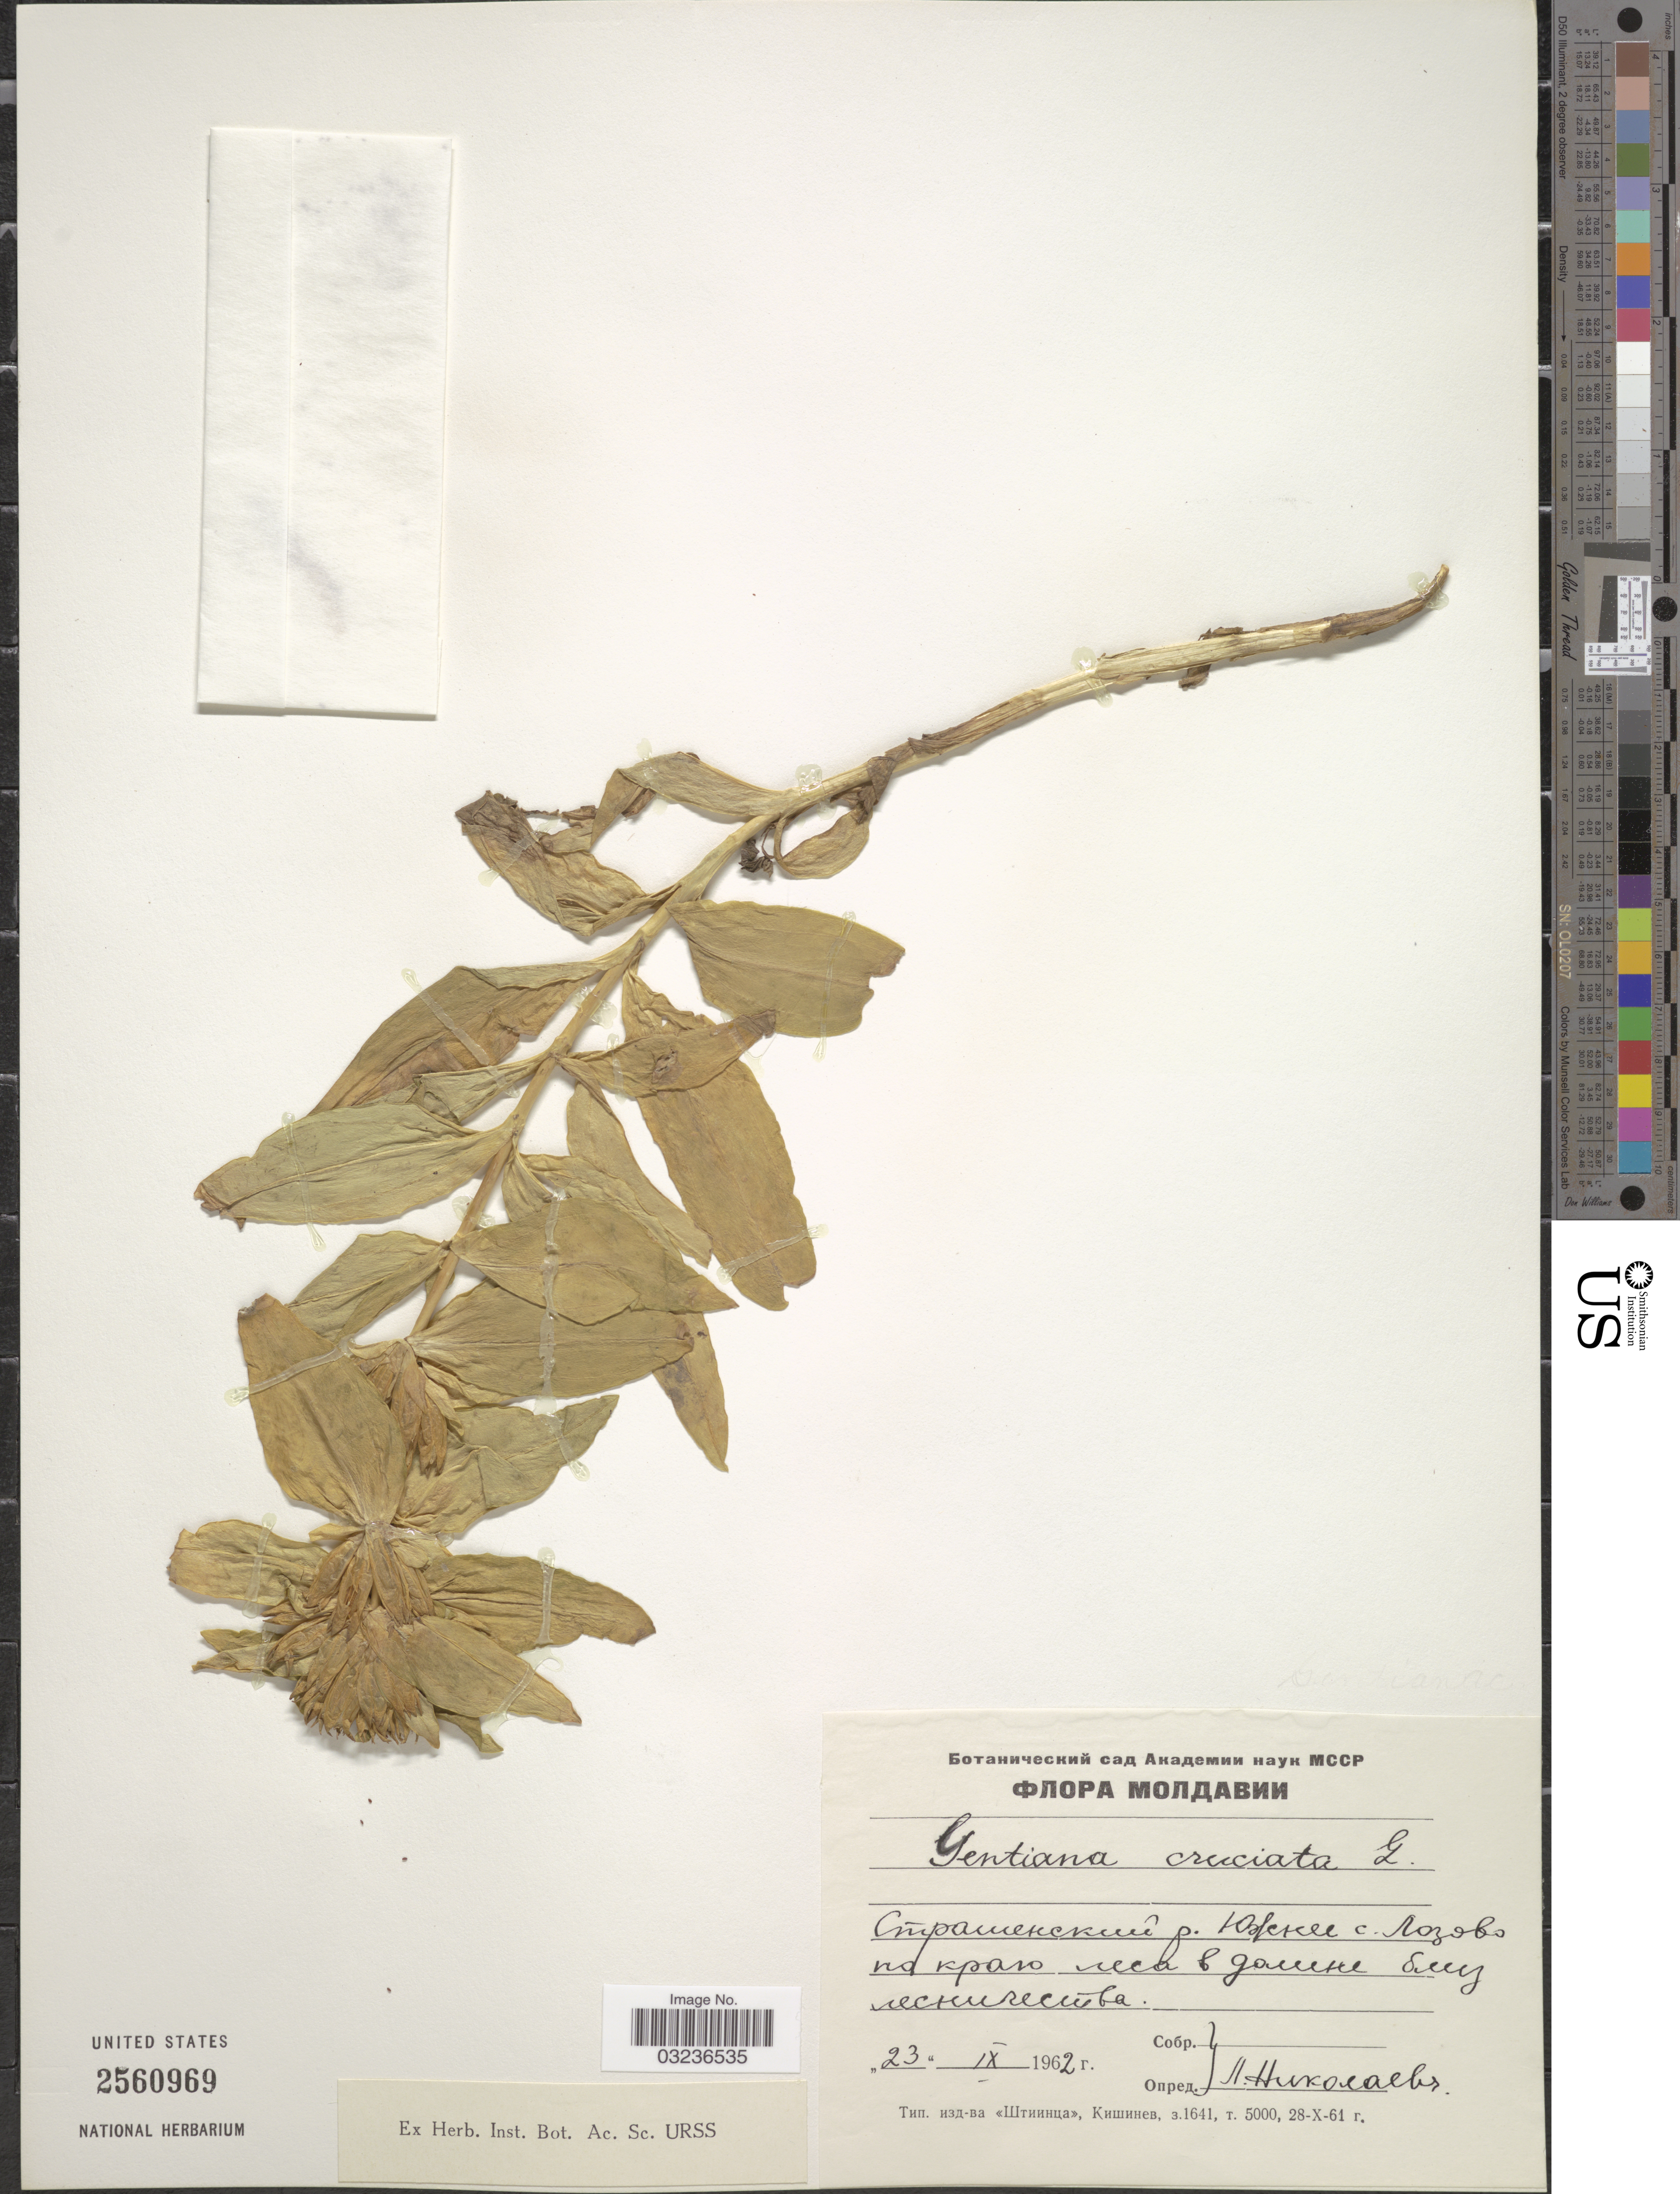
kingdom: Plantae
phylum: Tracheophyta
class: Magnoliopsida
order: Gentianales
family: Gentianaceae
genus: Gentiana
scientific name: Gentiana cruciata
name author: L.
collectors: L. Nikolaeva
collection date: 1962-09-23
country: Moldova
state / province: Strășeni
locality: S of village Lozova.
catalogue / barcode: US 2560969